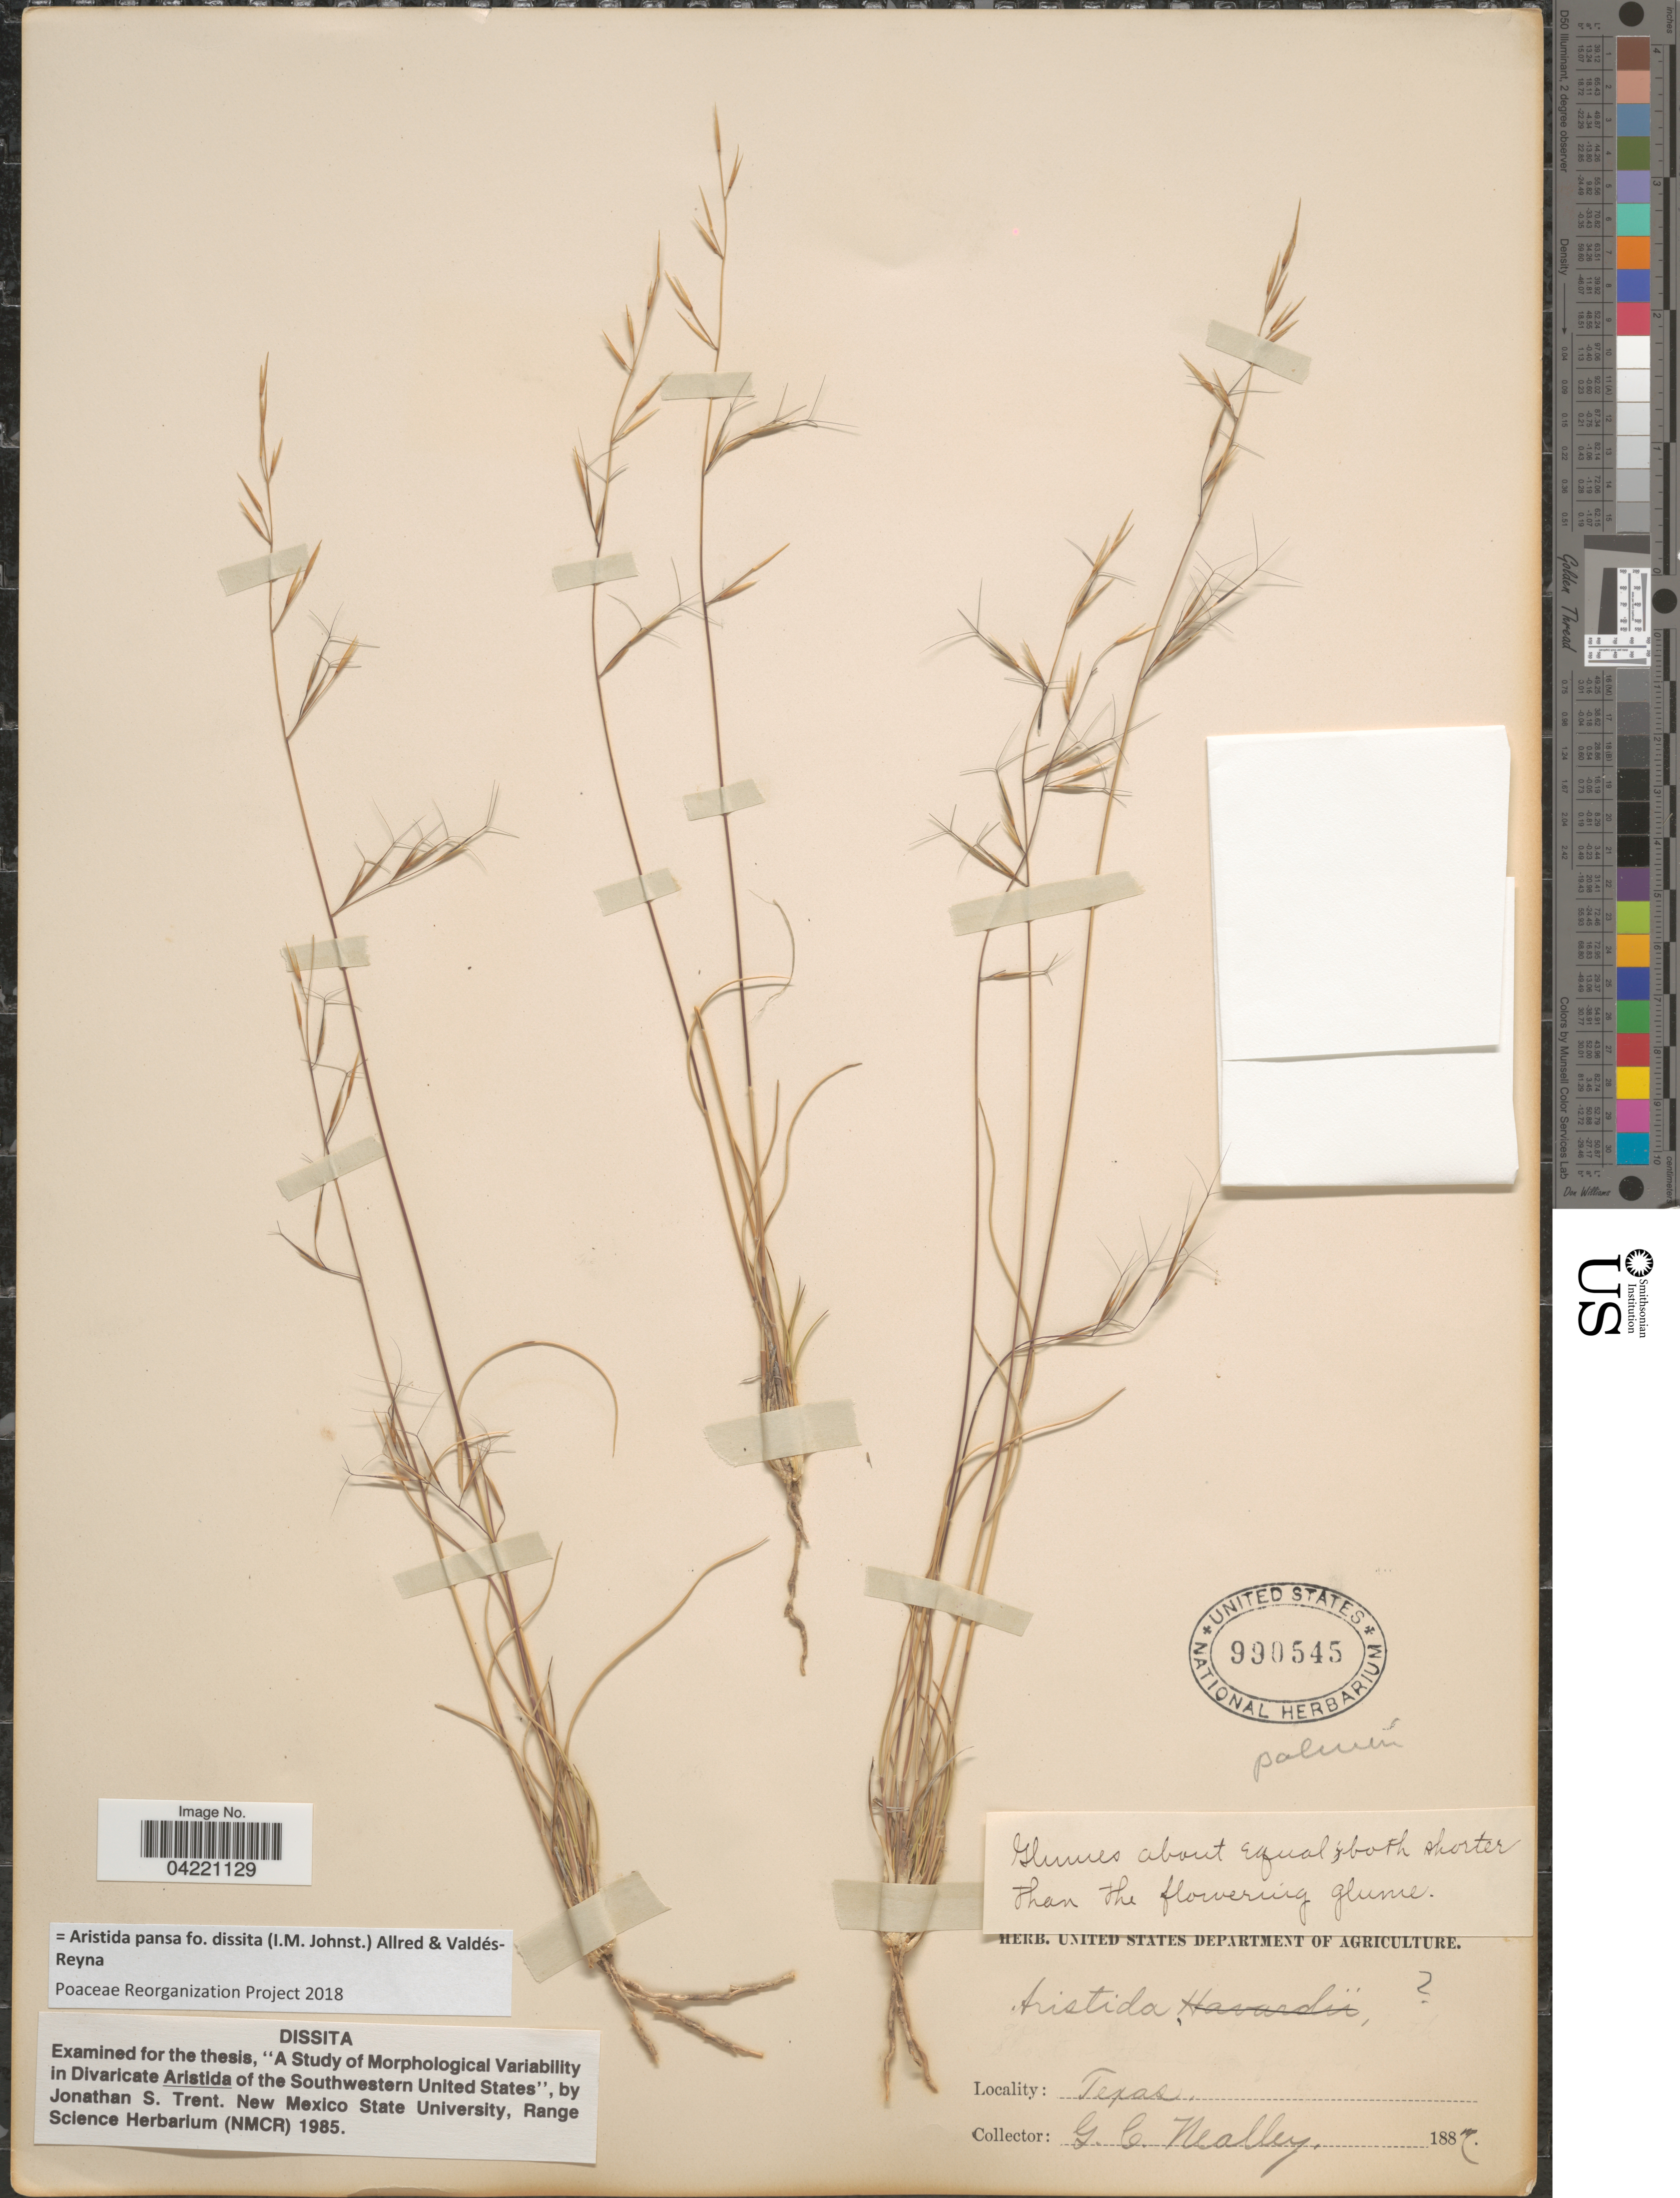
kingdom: Plantae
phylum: Tracheophyta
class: Liliopsida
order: Poales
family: Poaceae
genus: Aristida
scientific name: Aristida pansa f. dissita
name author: (I.M. Johnst.) Allred & Valdés-Reyna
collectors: G. C. Nealley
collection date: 1887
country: United States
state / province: Texas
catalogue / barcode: US 990545